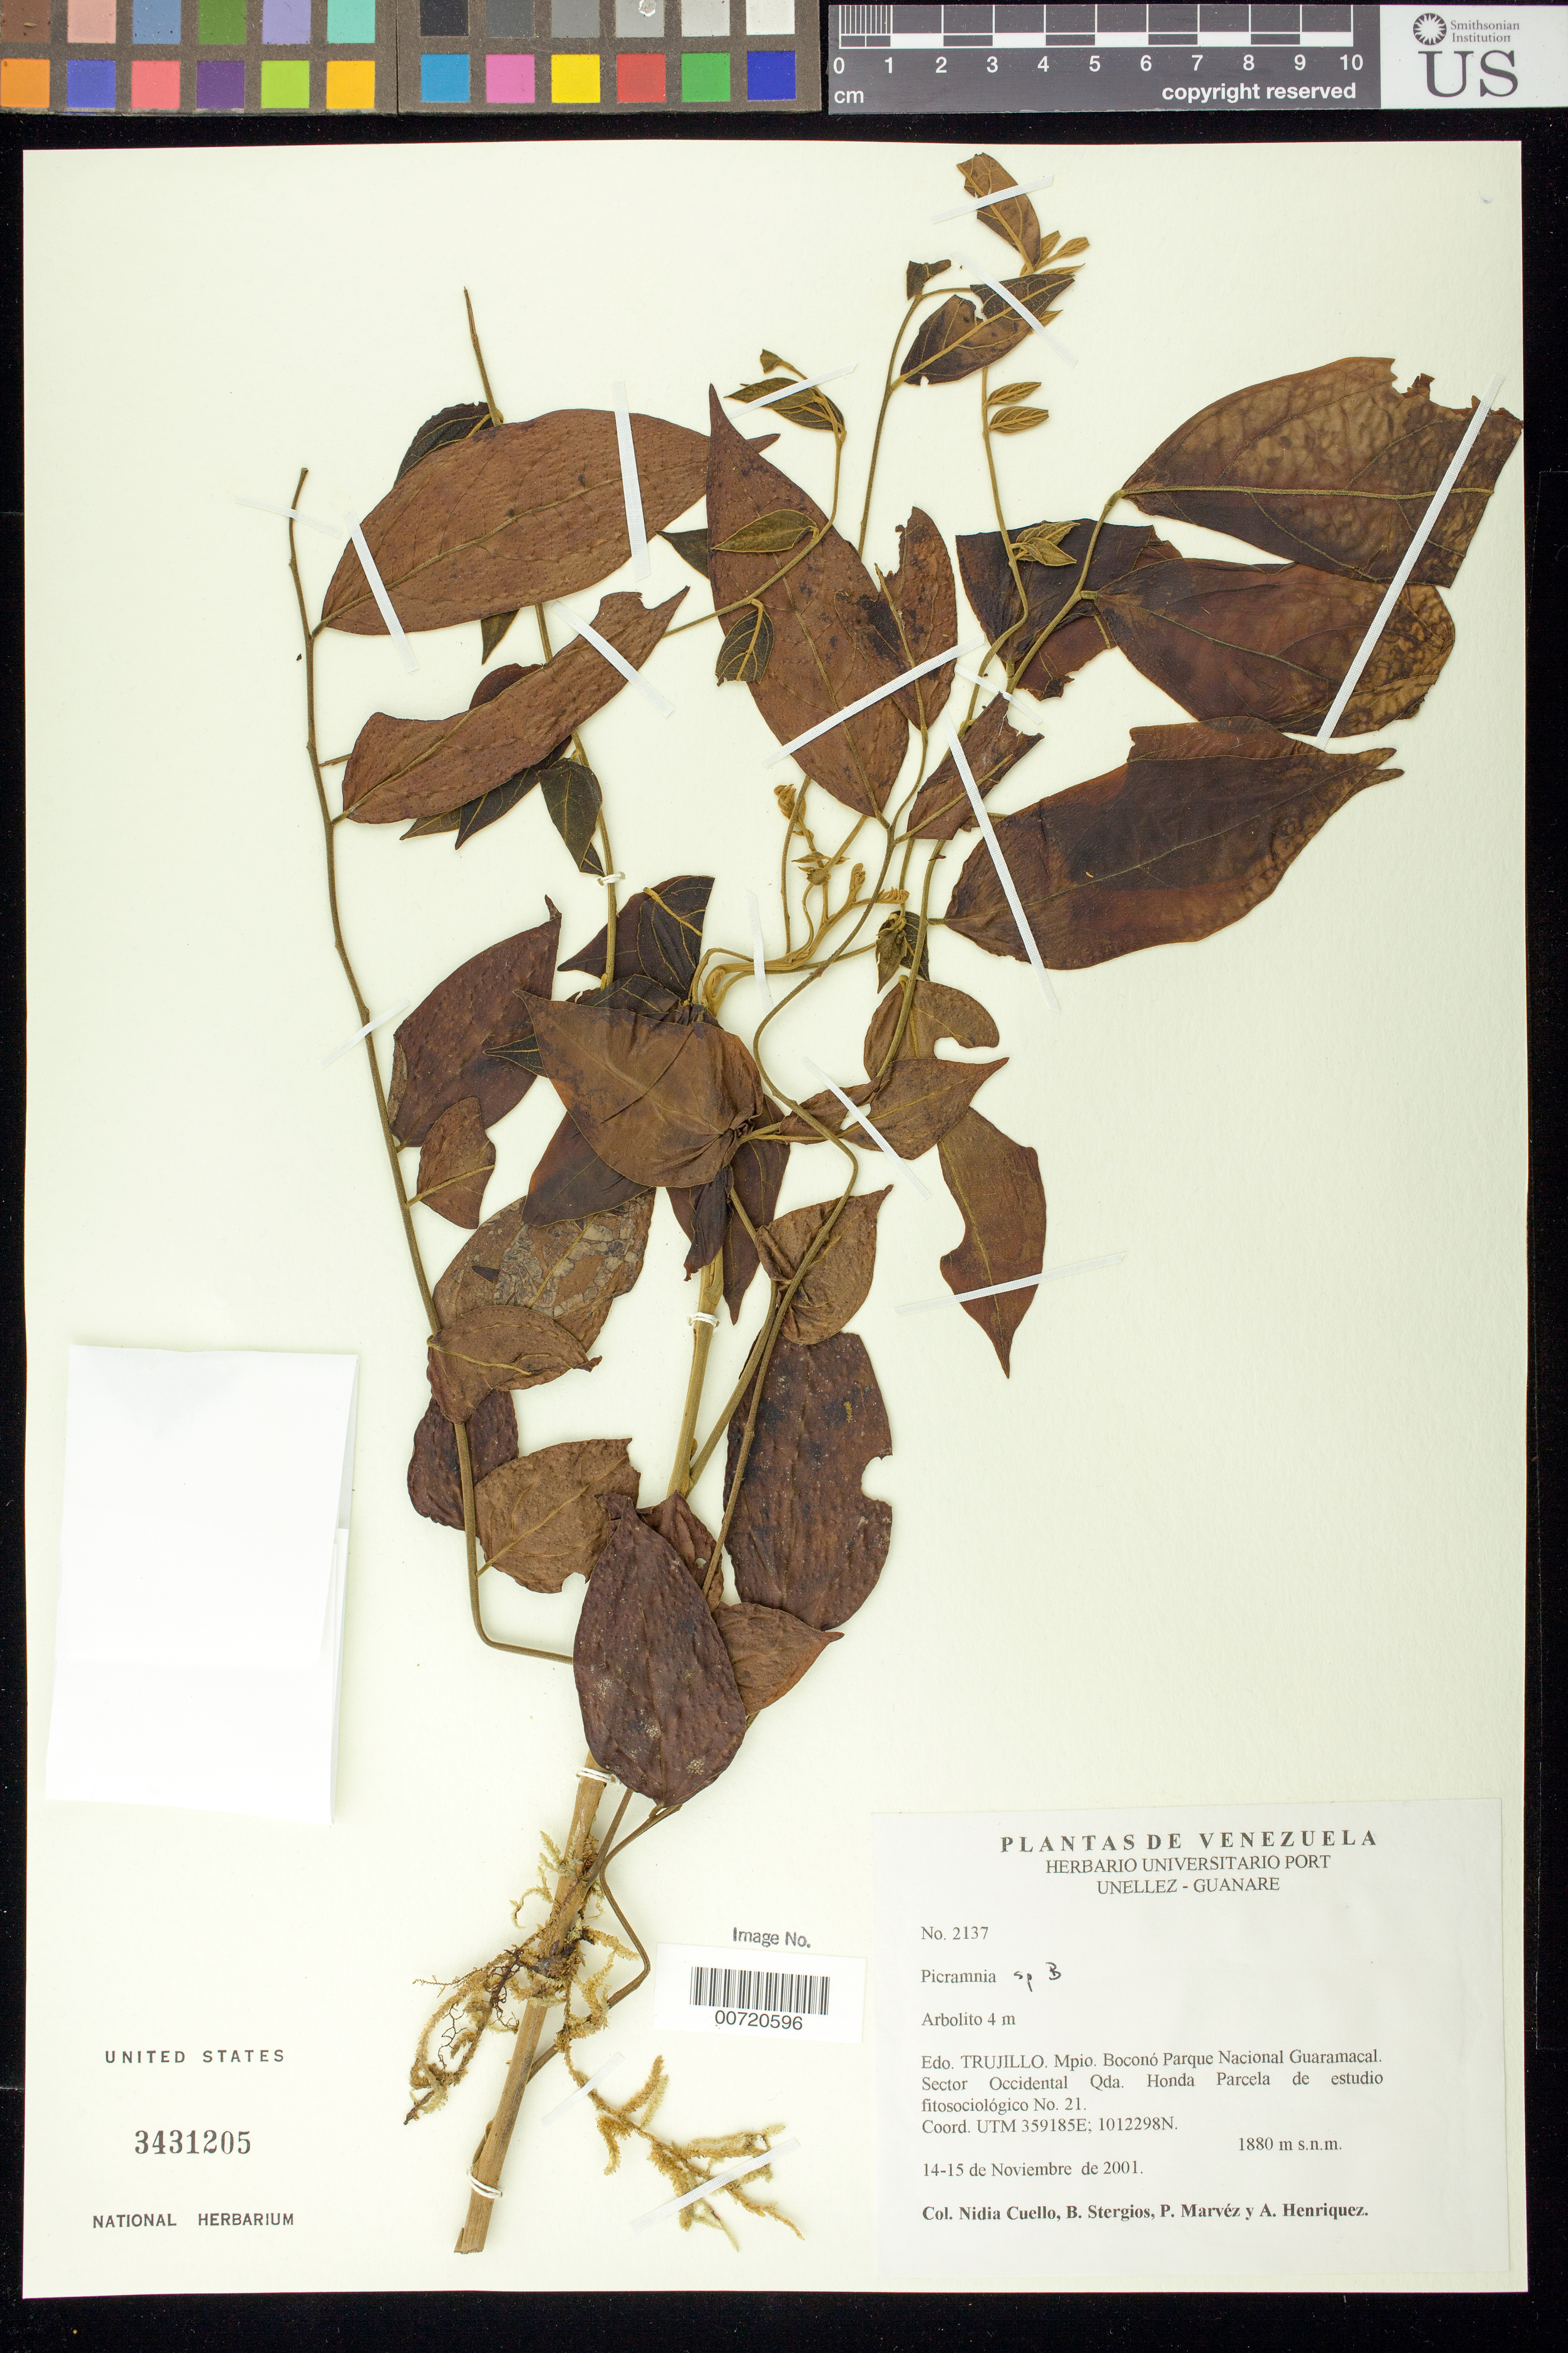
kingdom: Plantae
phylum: Tracheophyta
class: Magnoliopsida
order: Picramniales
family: Picramniaceae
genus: Picramnia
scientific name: Picramnia sp. b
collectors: N. L. Cuello, B. G. Stergios, P. Marvéz & A. Henriquez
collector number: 2137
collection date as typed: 14 Nov 2001 to 15 Nov 2001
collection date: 2001-11-14/2001-11-15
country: Venezuela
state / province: Trujillo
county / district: Boconó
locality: Parque Nacional Guaramacal. Sector occidental Qda. Honda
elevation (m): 1880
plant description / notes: PORT, US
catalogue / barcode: US 3431205